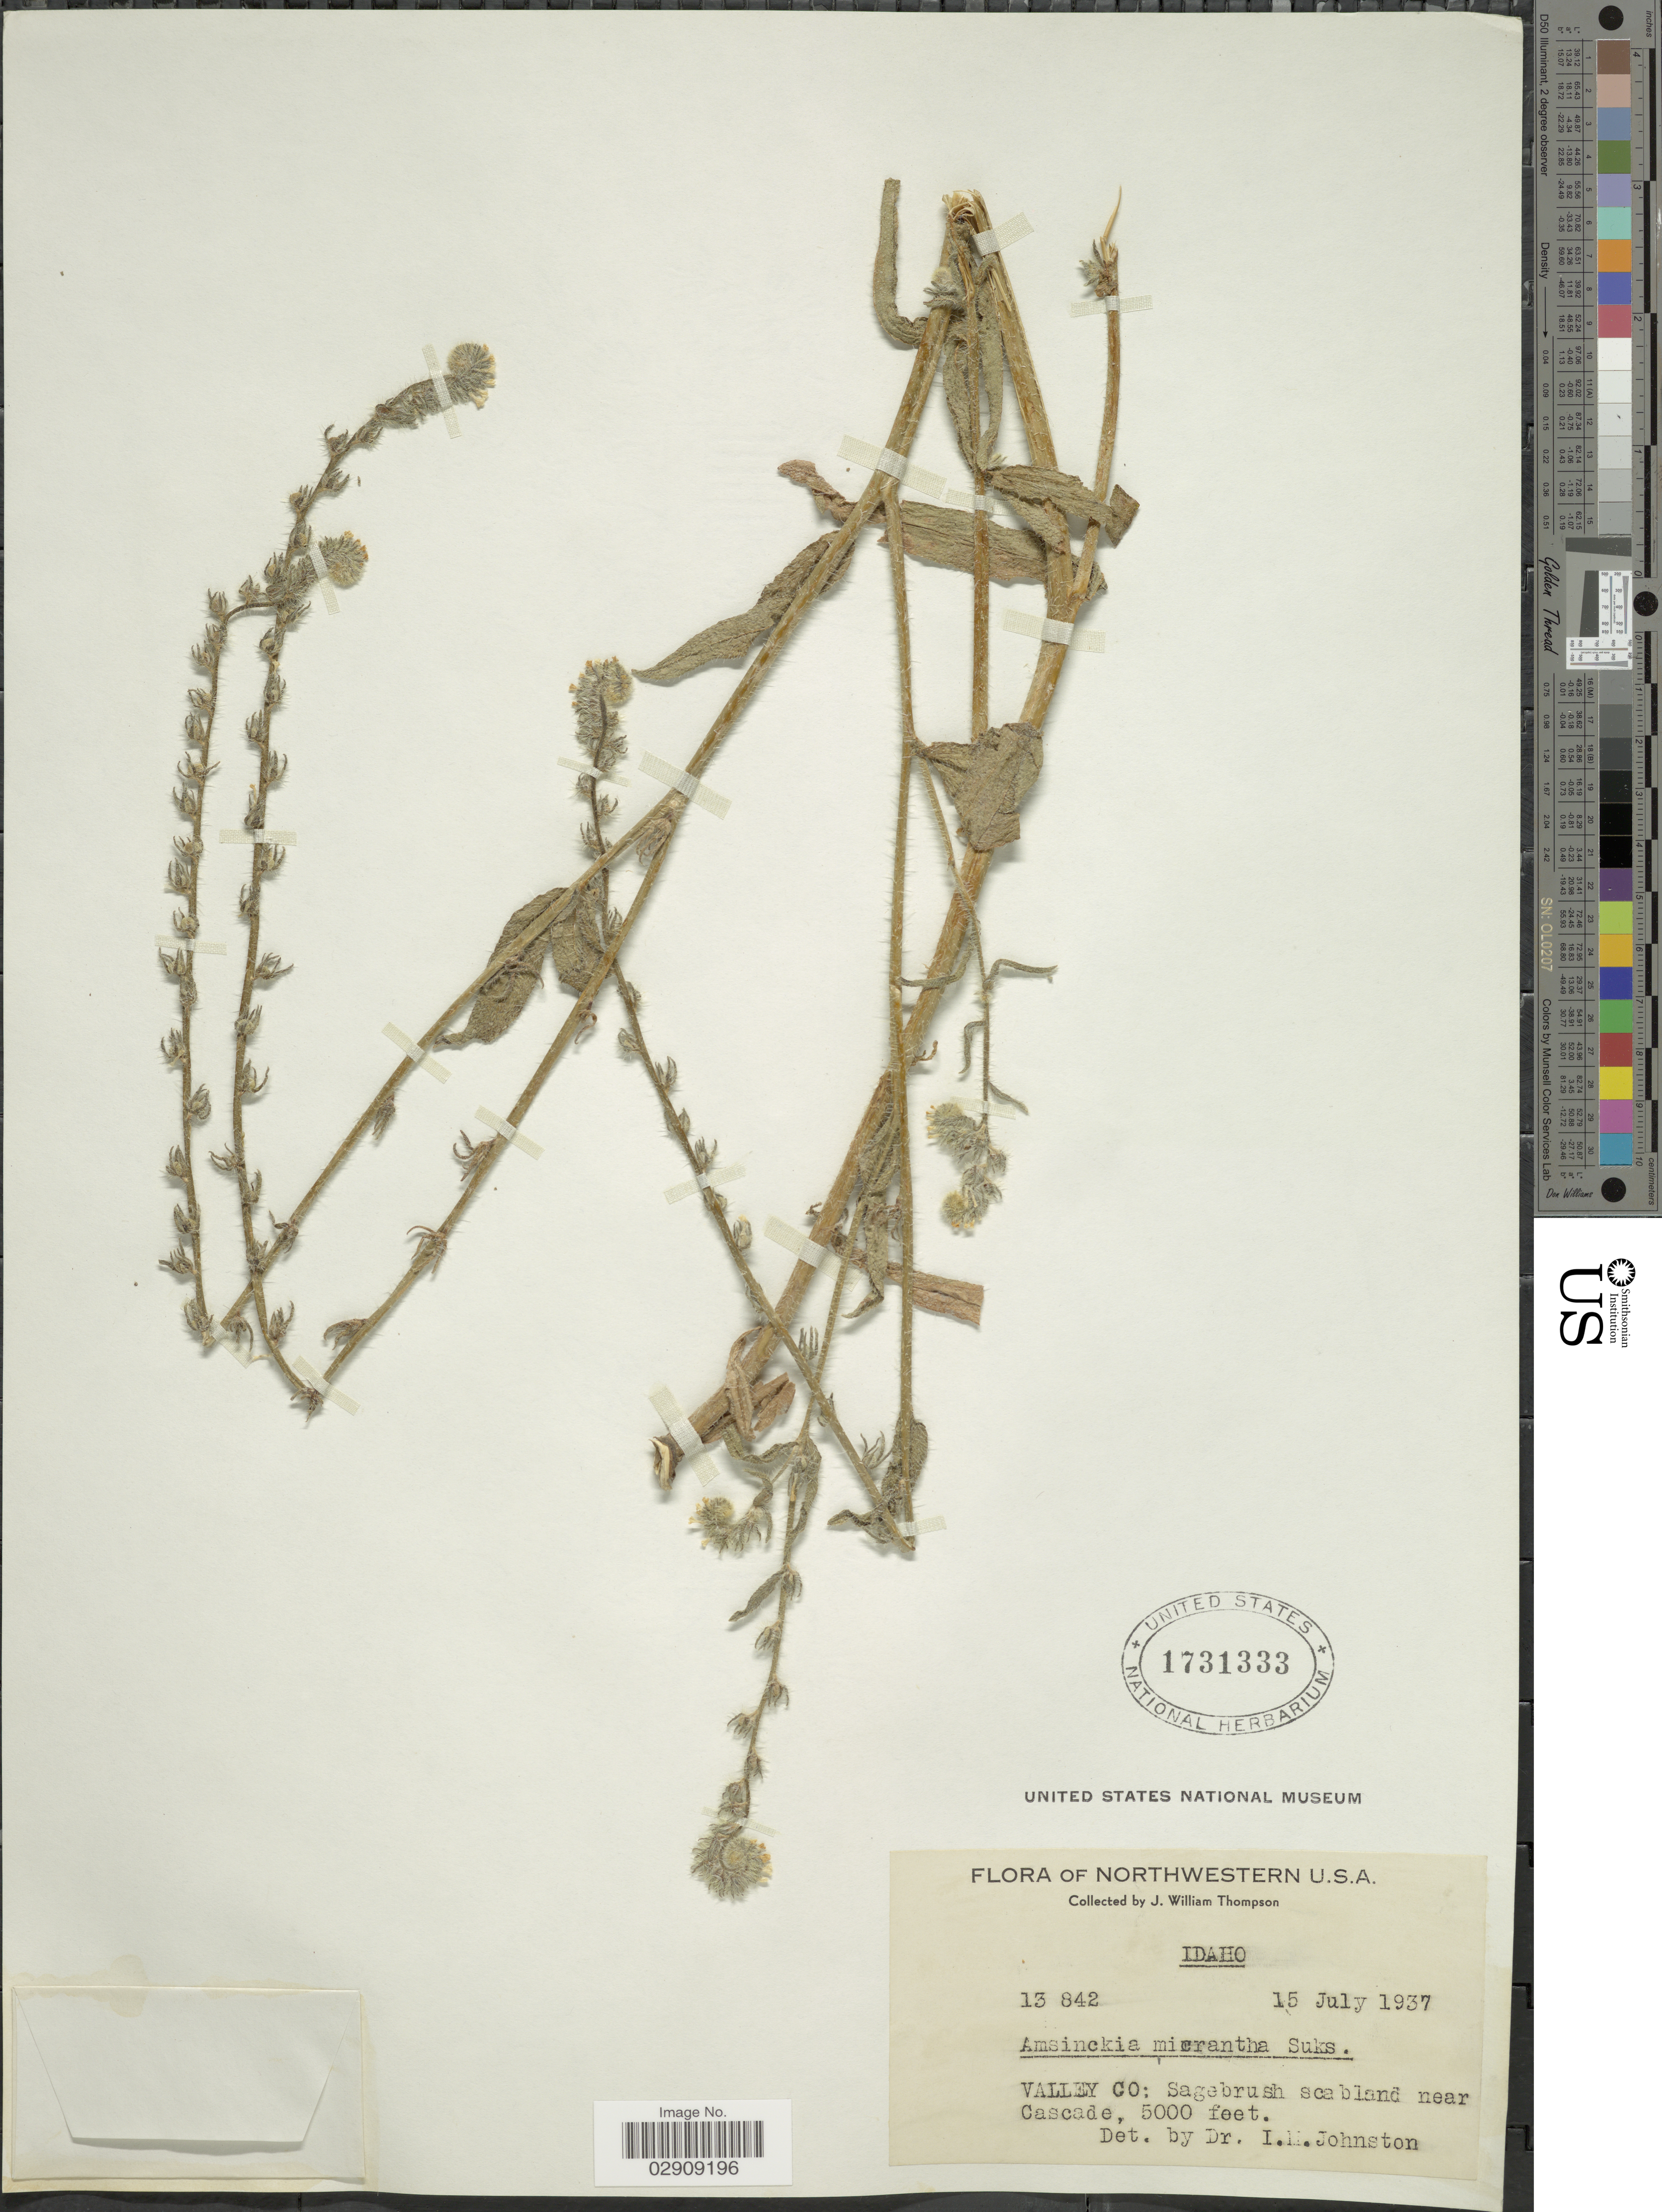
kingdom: Plantae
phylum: Tracheophyta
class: Magnoliopsida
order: Boraginales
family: Boraginaceae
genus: Amsinckia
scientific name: Amsinckia menziesii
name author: A. Nelson & J.F. Macbr.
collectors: J. W. Thompson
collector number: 13842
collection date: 1937-07-15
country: United States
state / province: Idaho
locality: Northwestern U.S.A. Valley Co; Sagebrush scabland near Cascade.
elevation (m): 1524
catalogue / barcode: US 1731333